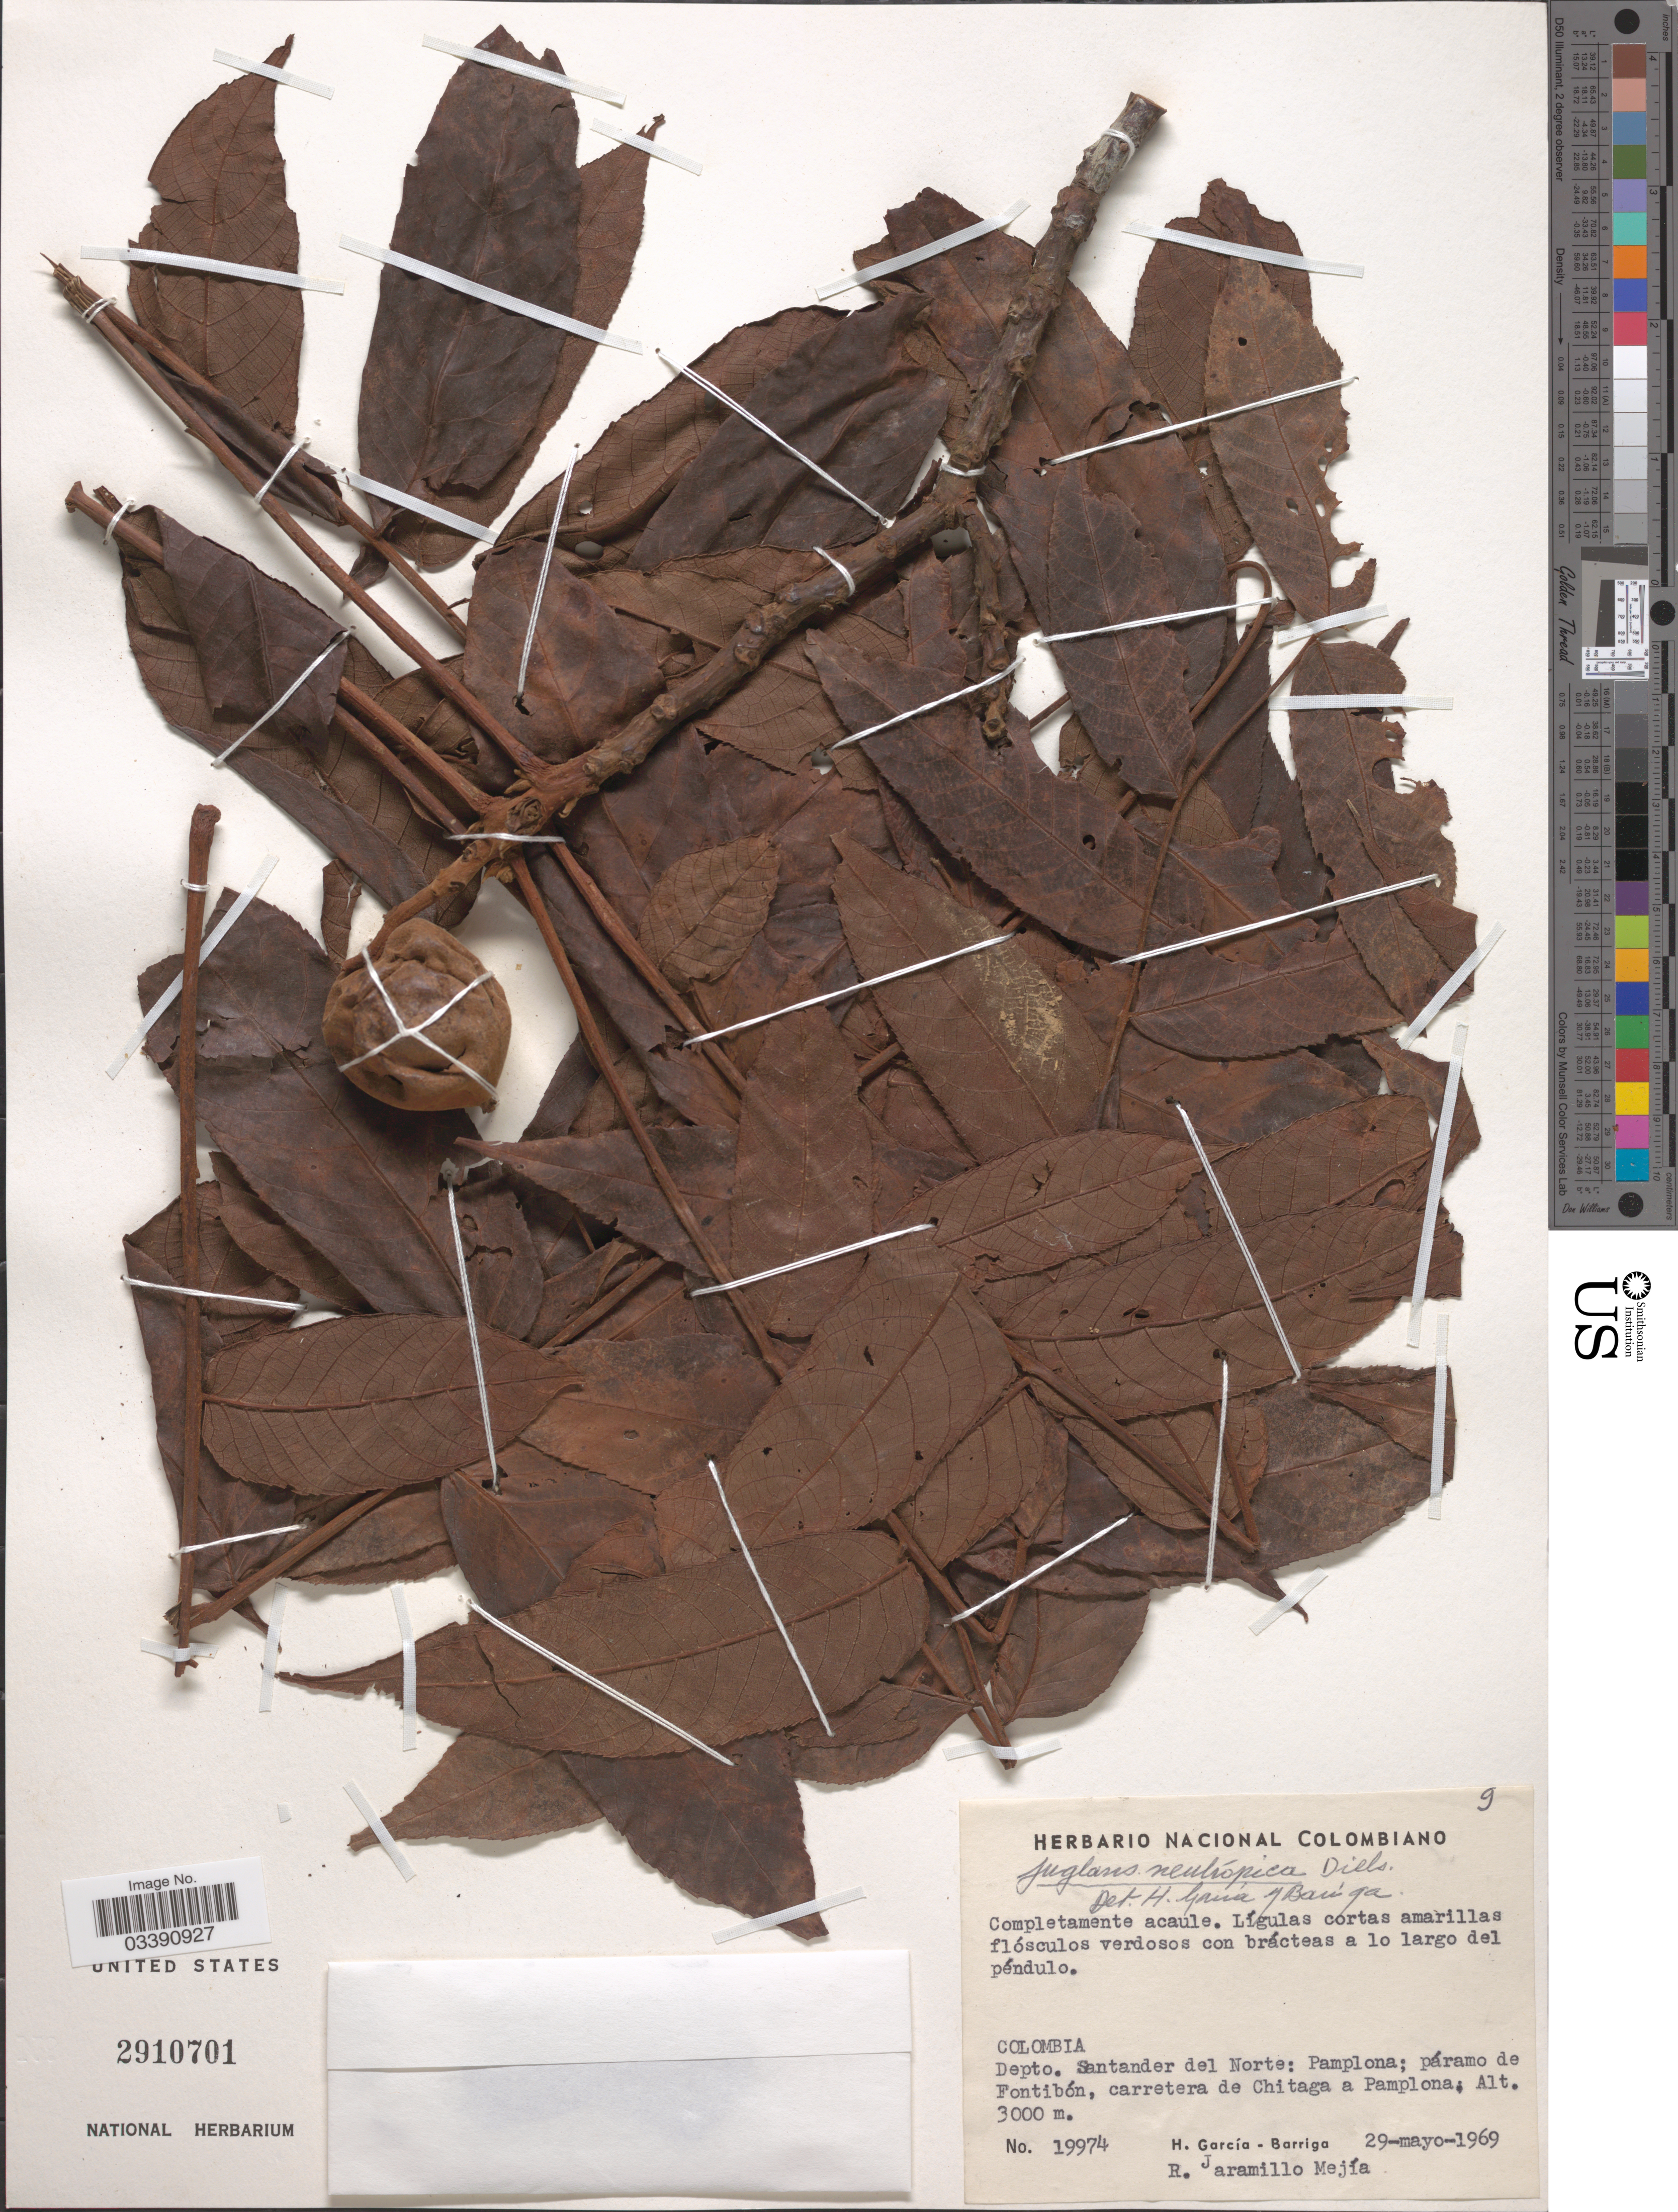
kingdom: Plantae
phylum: Tracheophyta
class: Magnoliopsida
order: Fagales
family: Juglandaceae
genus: Juglans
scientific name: Juglans neotropica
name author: Diels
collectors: H. García Barriga & R. Jaramillo M.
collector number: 19974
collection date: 1969-05-29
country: Colombia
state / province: Norte de Santander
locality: Depto. Santander del Norte: Pamplona; páramo de Fontibón, carretera de Chitaga a Pamplona.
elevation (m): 3000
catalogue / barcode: US 2910701